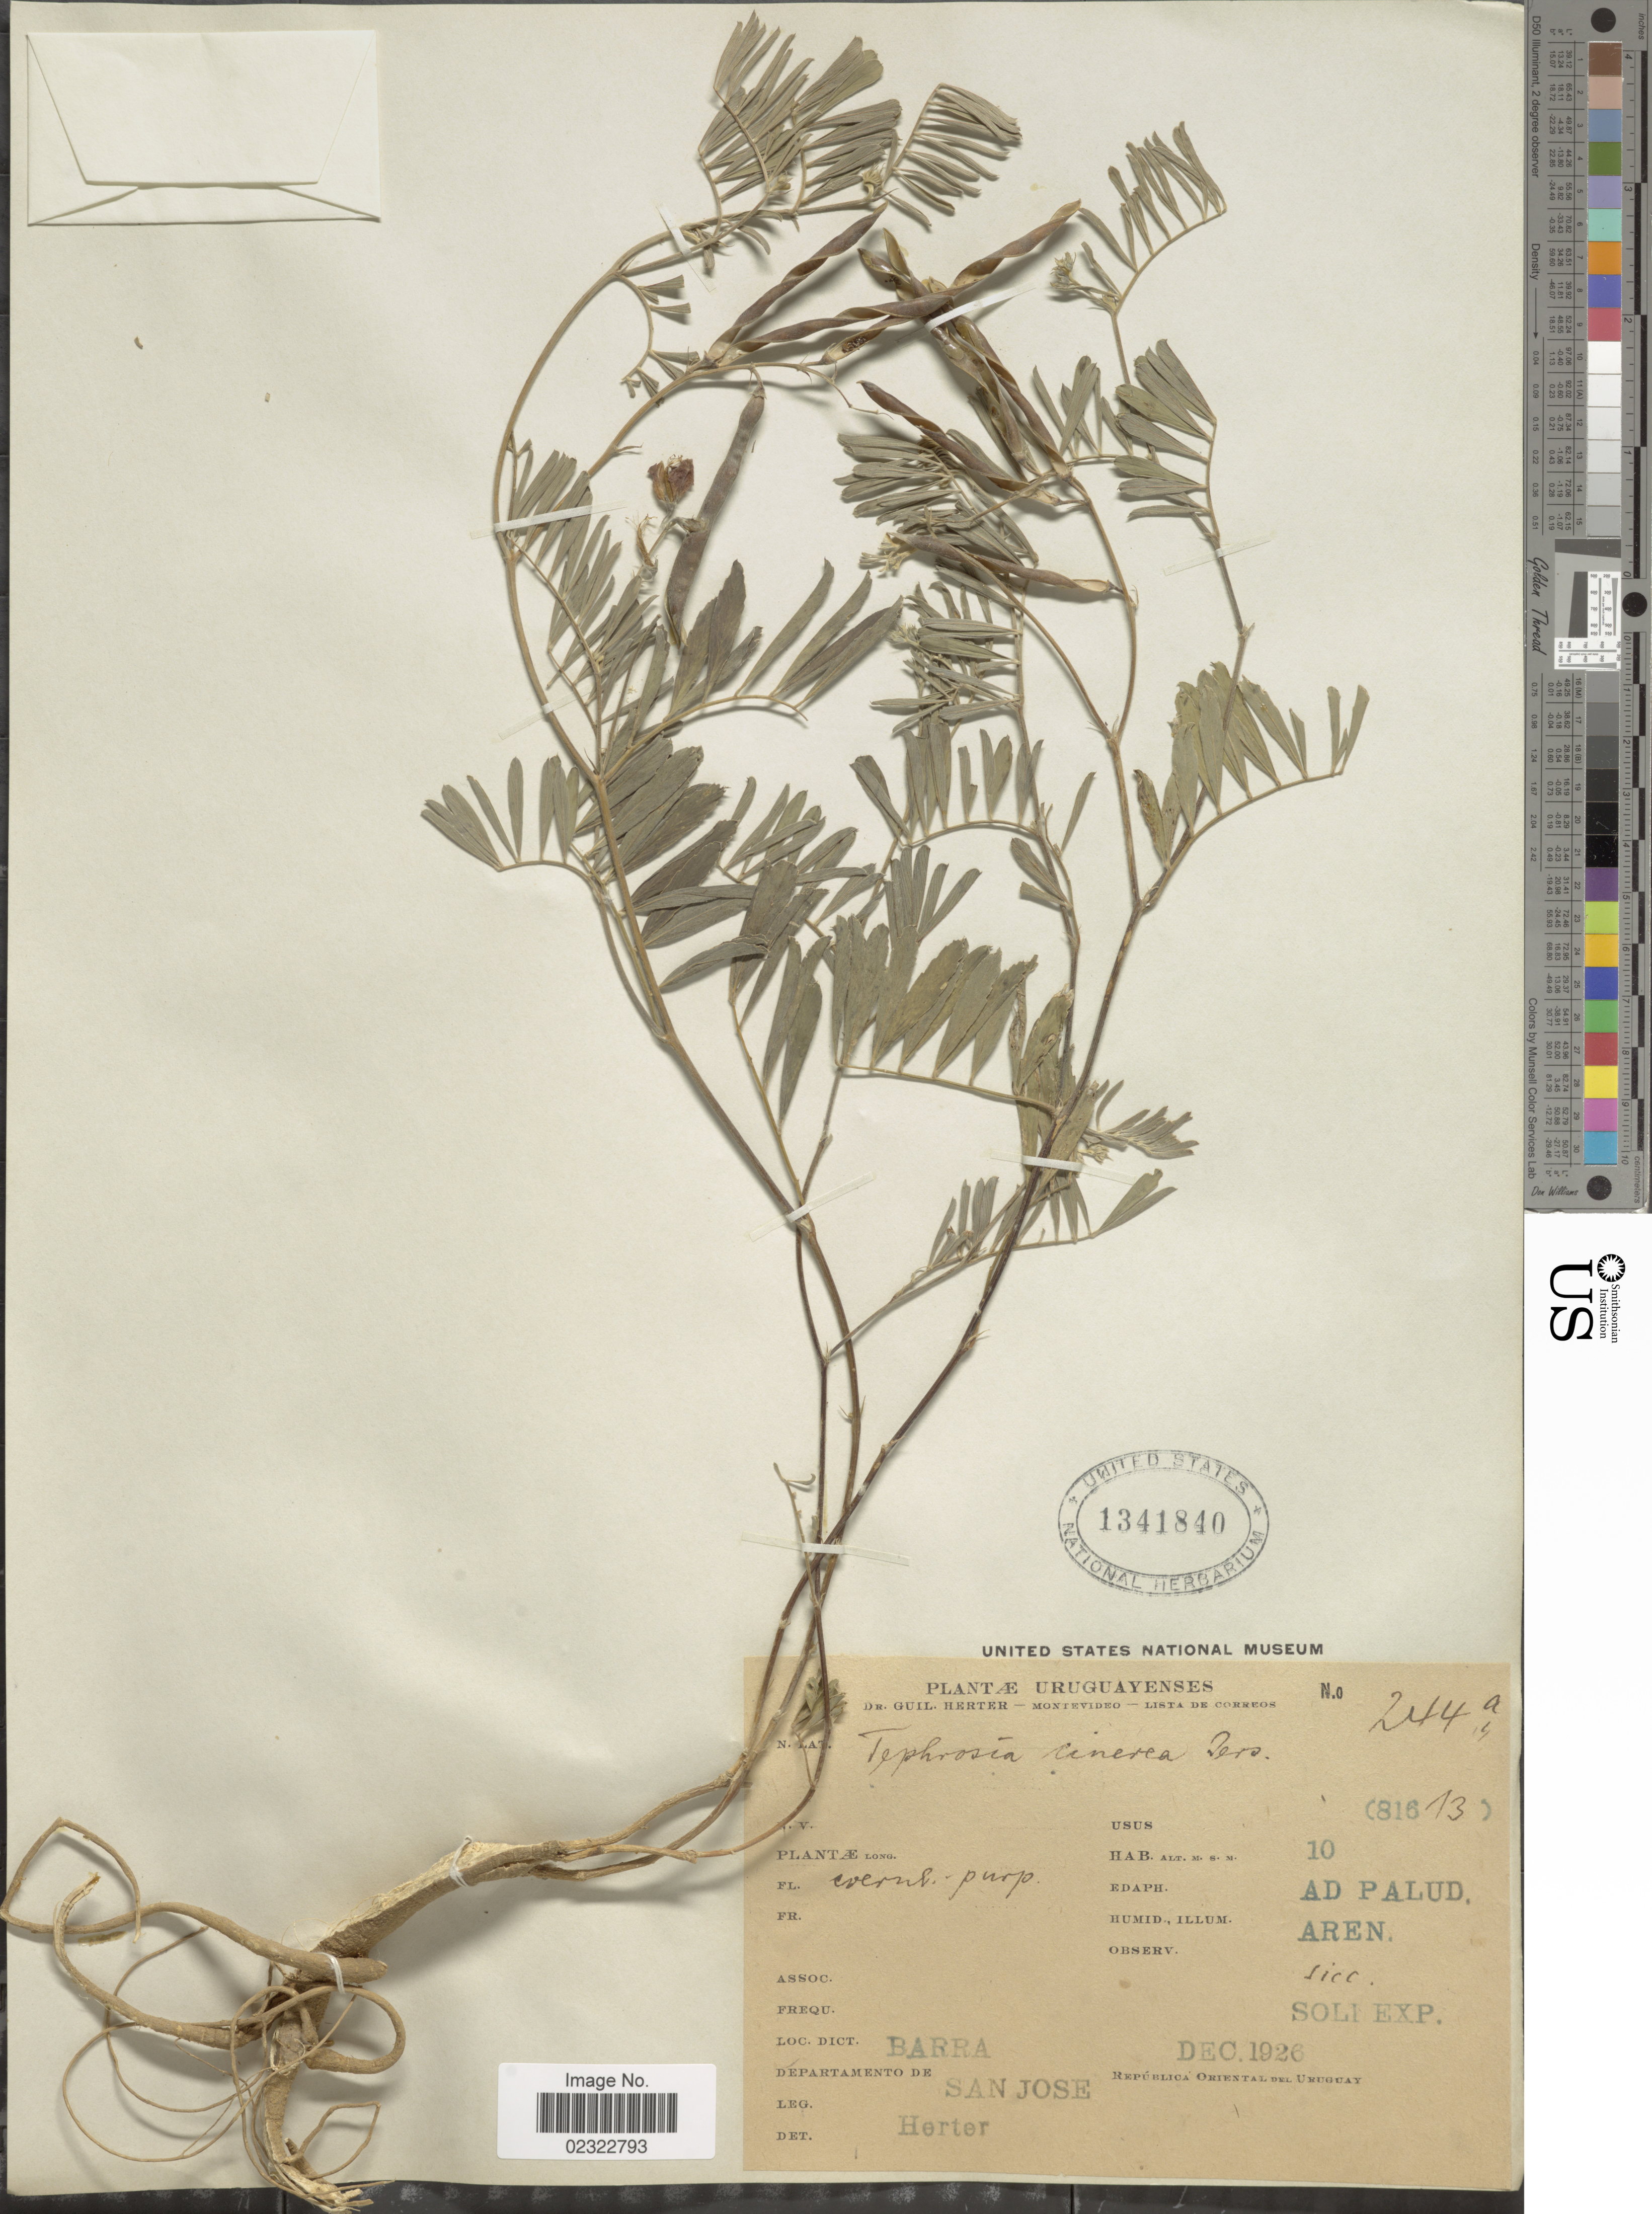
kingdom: Plantae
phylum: Tracheophyta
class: Magnoliopsida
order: Fabales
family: Fabaceae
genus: Tephrosia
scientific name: Tephrosia cinerea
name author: (L.) Pers.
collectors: G. Herter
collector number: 244a/81613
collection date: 1926-12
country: Uruguay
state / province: San Jose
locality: Uruguayenses. Barra. Republica Oriental del Uruguay.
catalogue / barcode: US 1341840